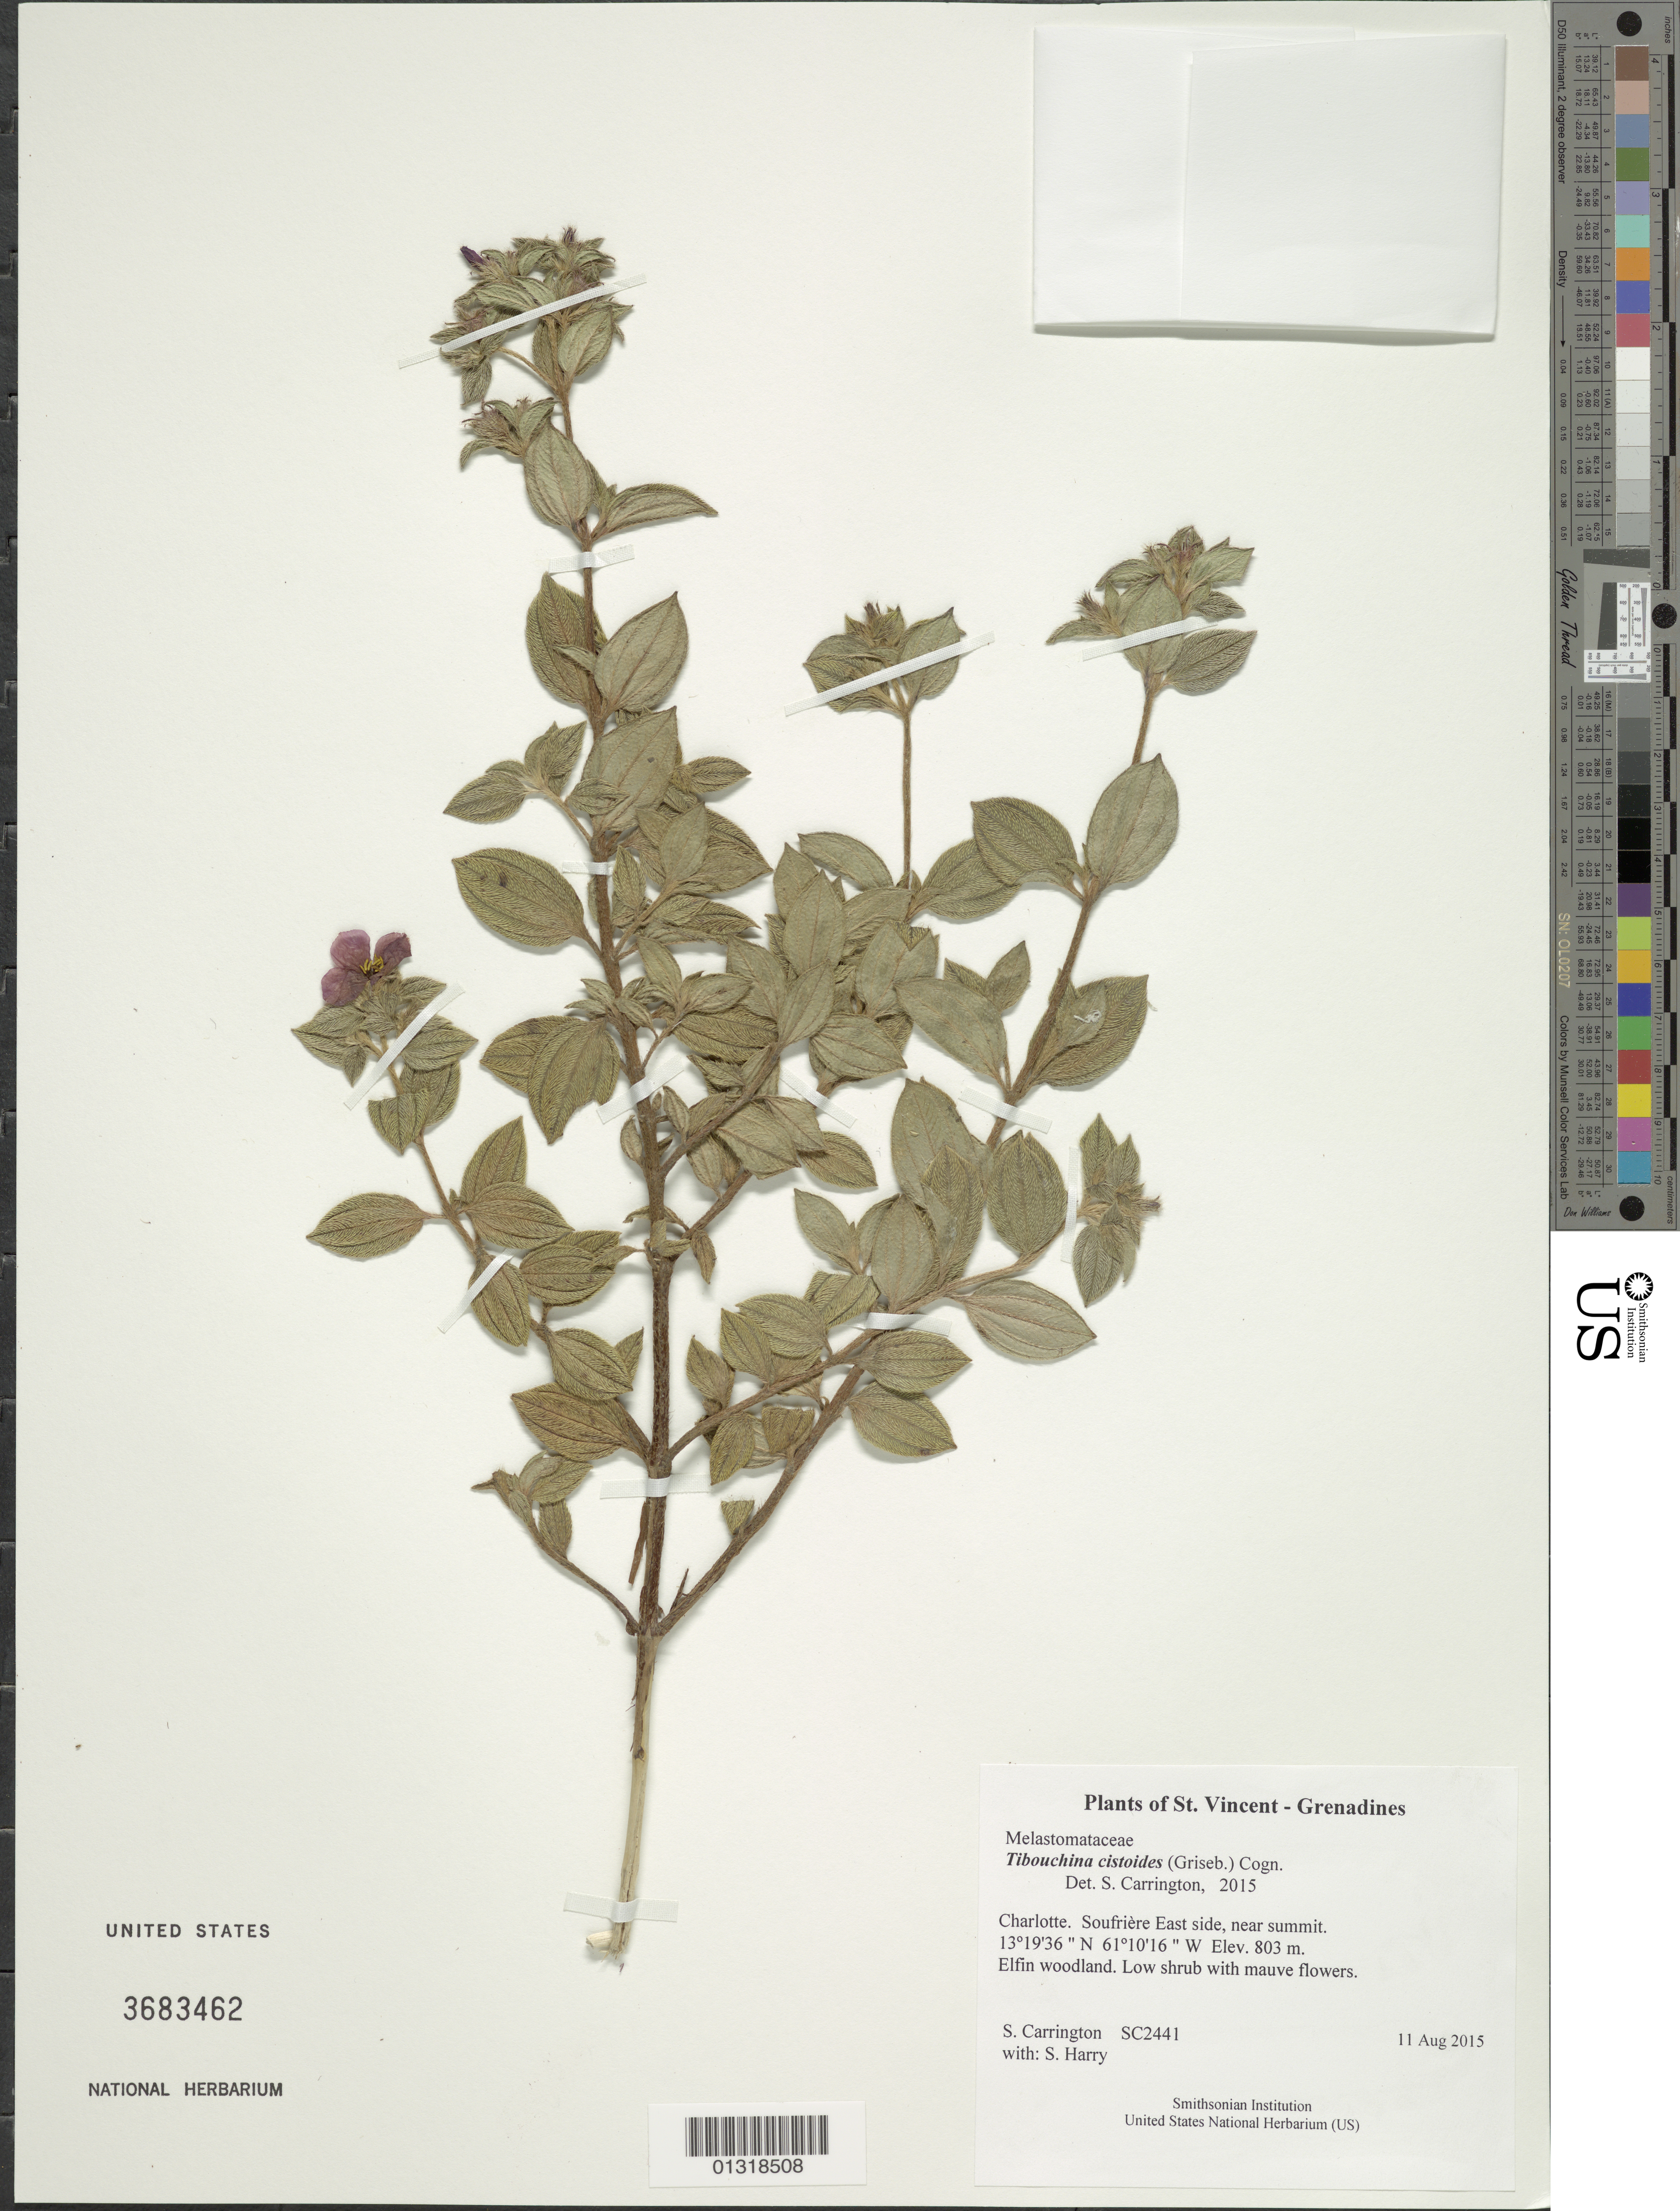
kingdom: Plantae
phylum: Tracheophyta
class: Magnoliopsida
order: Myrtales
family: Melastomataceae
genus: Chaetogastra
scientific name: Chaetogastra cistoides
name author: Griseb.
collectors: C. M. S. Carrington & S. Harry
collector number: SC2441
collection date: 2015-08-11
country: St. Vincent - Grenadines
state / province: Charlotte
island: St Vincent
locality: Soufrière East side, near summit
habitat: Elfin woodland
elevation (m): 803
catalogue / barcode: US 3683462